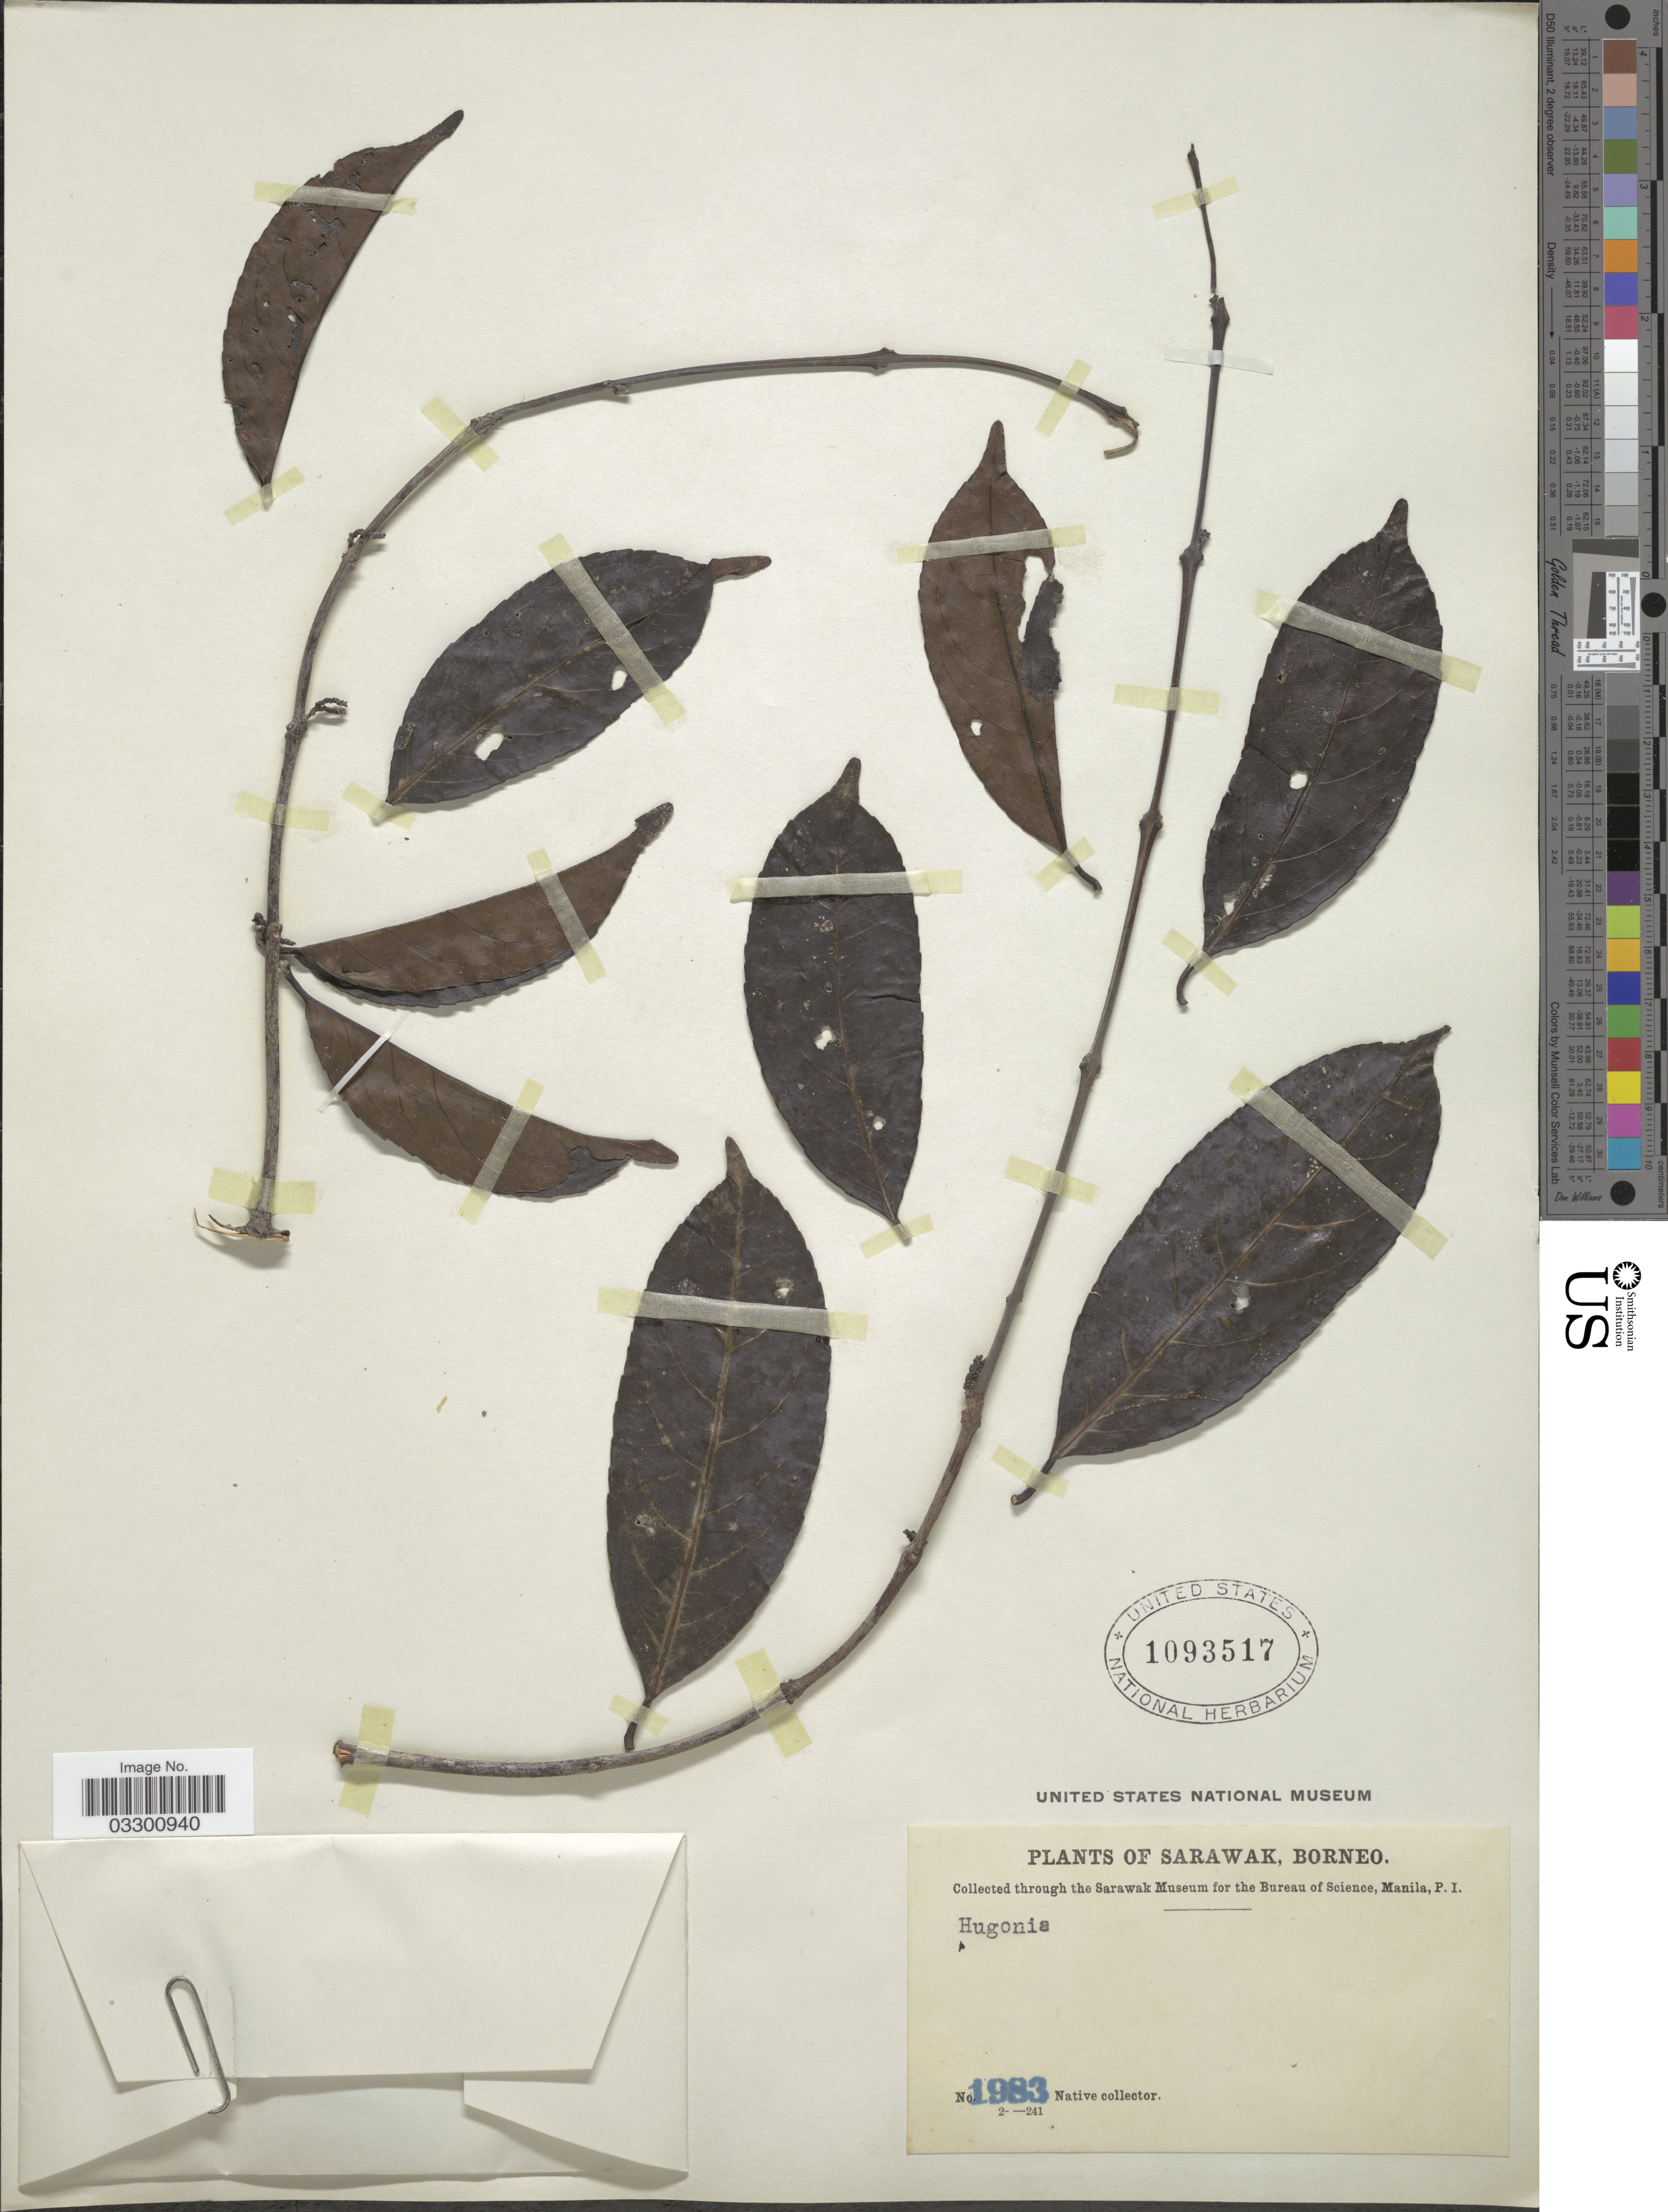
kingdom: Plantae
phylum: Tracheophyta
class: Magnoliopsida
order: Malpighiales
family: Linaceae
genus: Durandea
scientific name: Durandea sp.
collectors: Native collector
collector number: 1983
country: Malaysia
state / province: Sarawak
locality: Borneo.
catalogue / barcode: US 1093517